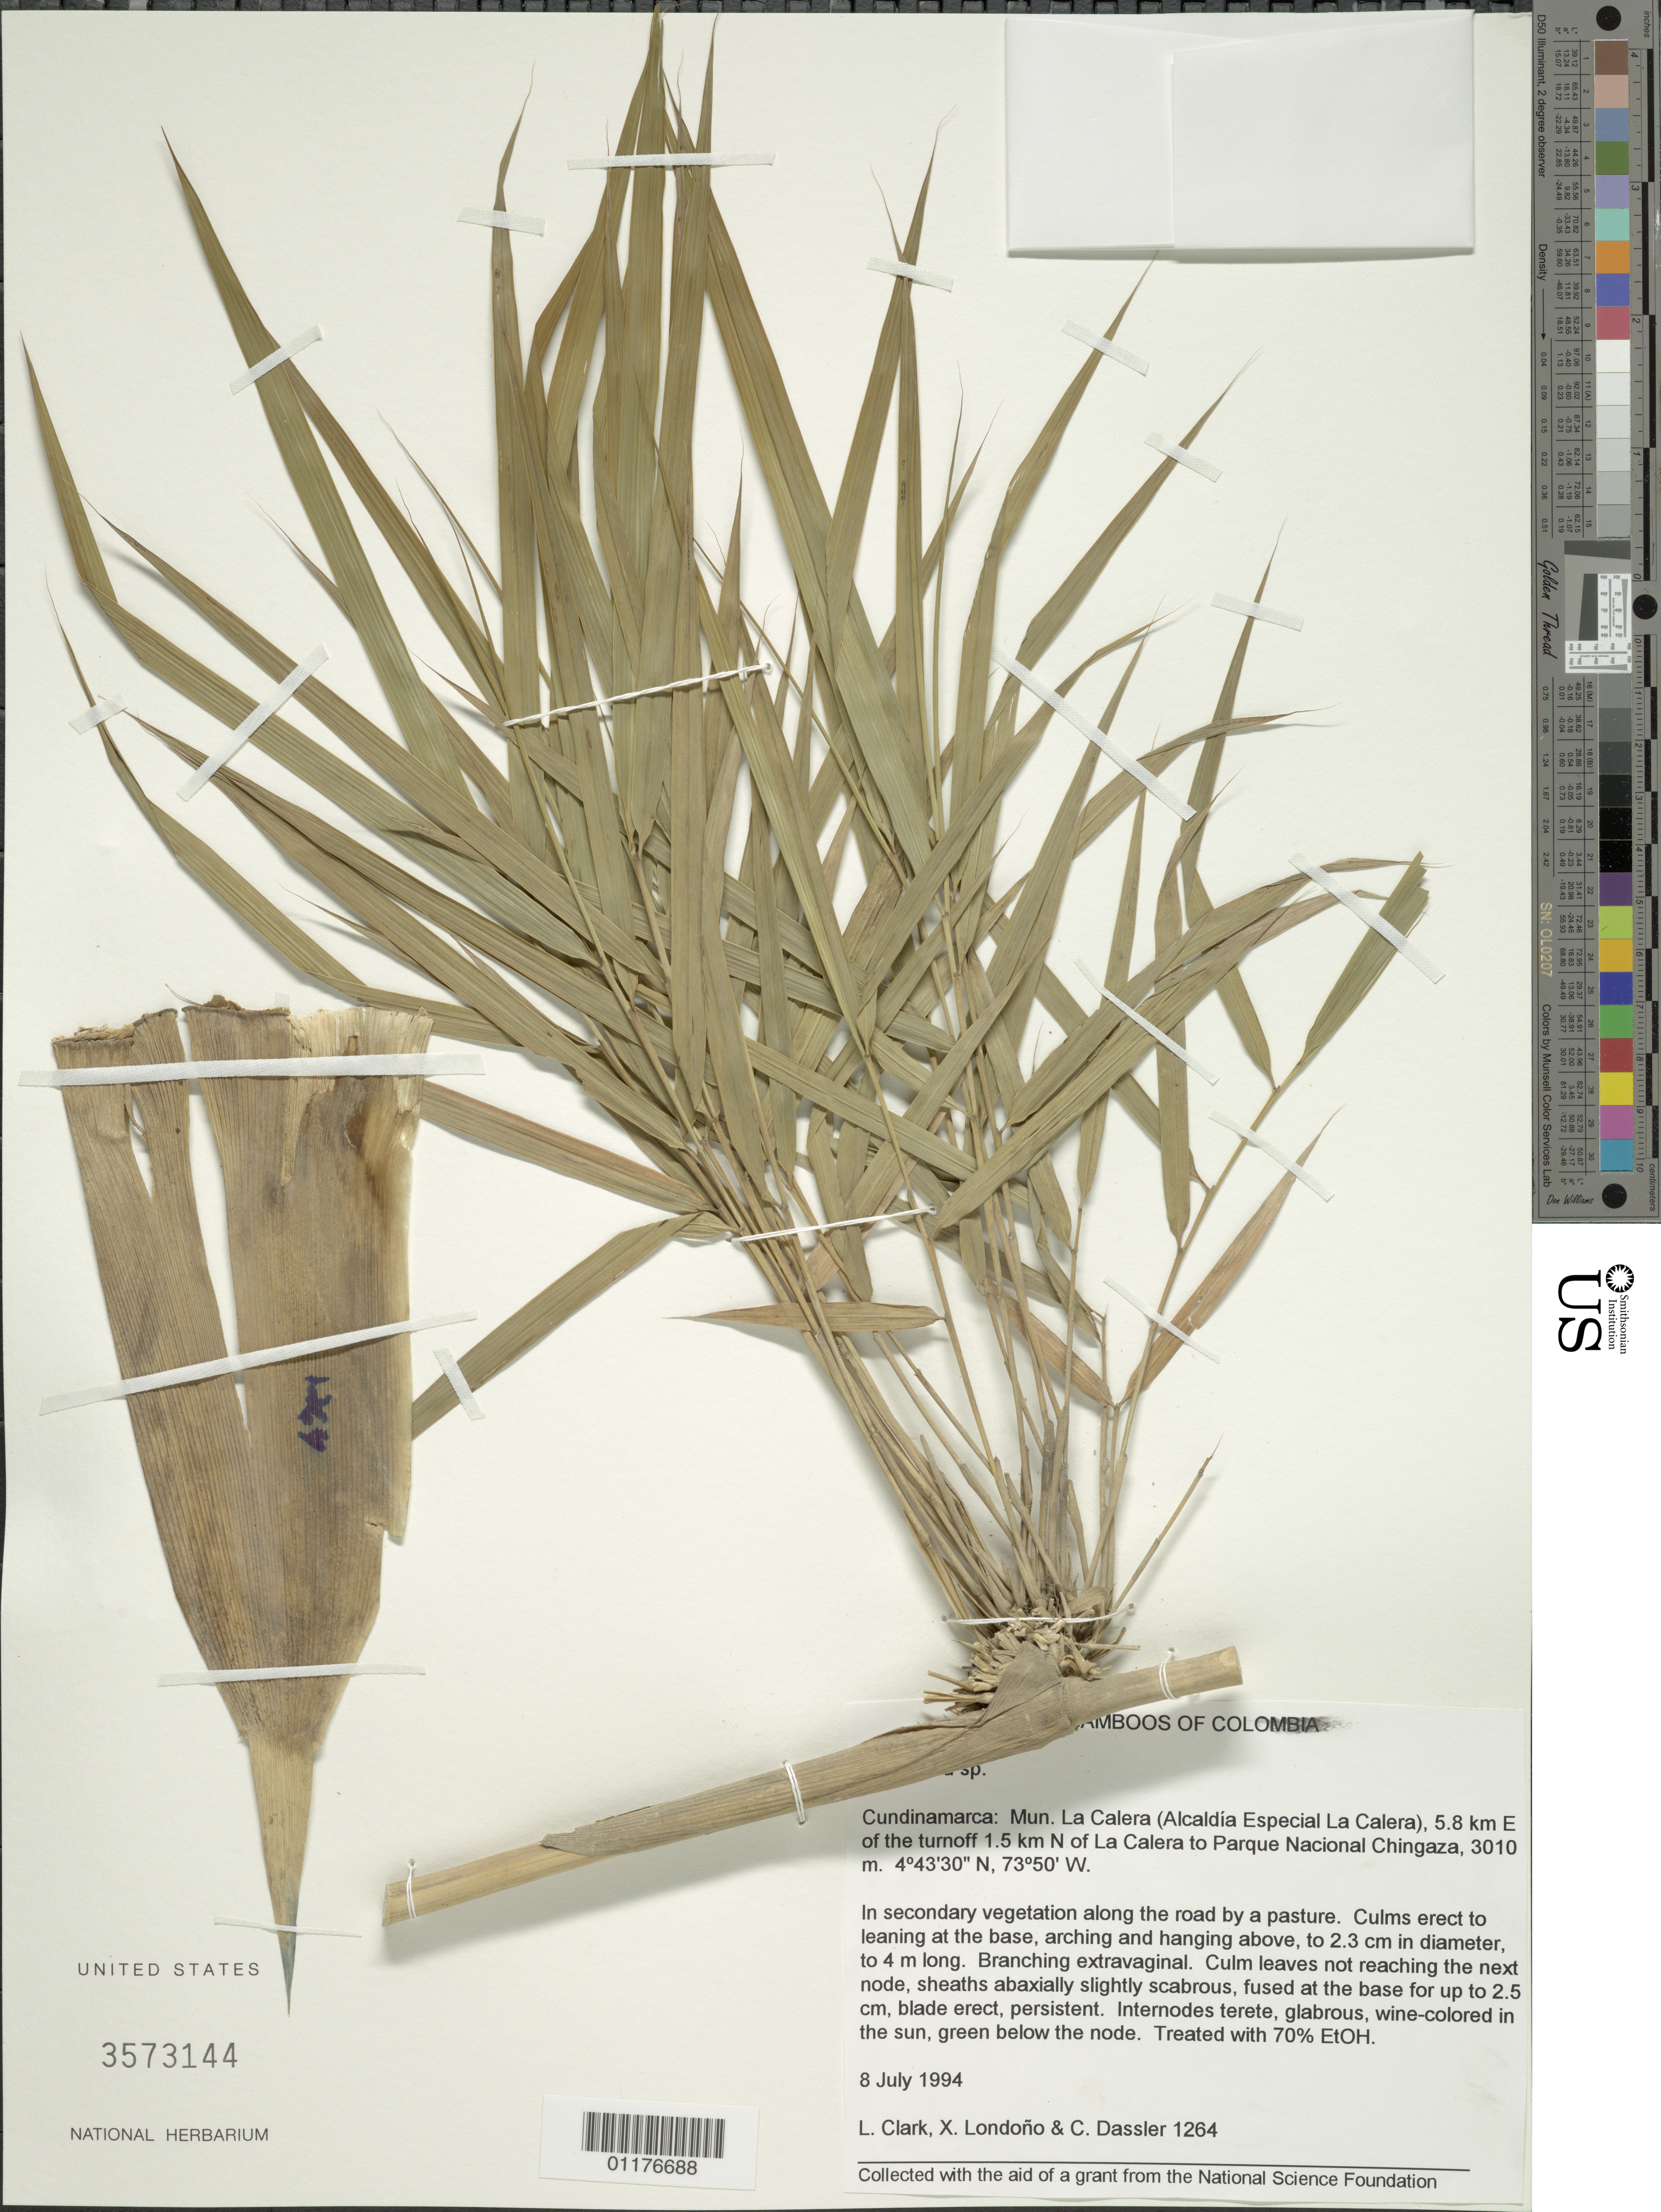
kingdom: Plantae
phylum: Tracheophyta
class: Liliopsida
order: Poales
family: Poaceae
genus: Chusquea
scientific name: Chusquea sp.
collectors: L. G. Clark, X. Londoño & C. Dassler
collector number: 1264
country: Colombia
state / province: Cundinamarca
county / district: La Calera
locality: Alcaldia Espoecial La Calera, E of the turnoff N of La Calera to Parque Nacional Chingaza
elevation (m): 3010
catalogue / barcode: US 3573144